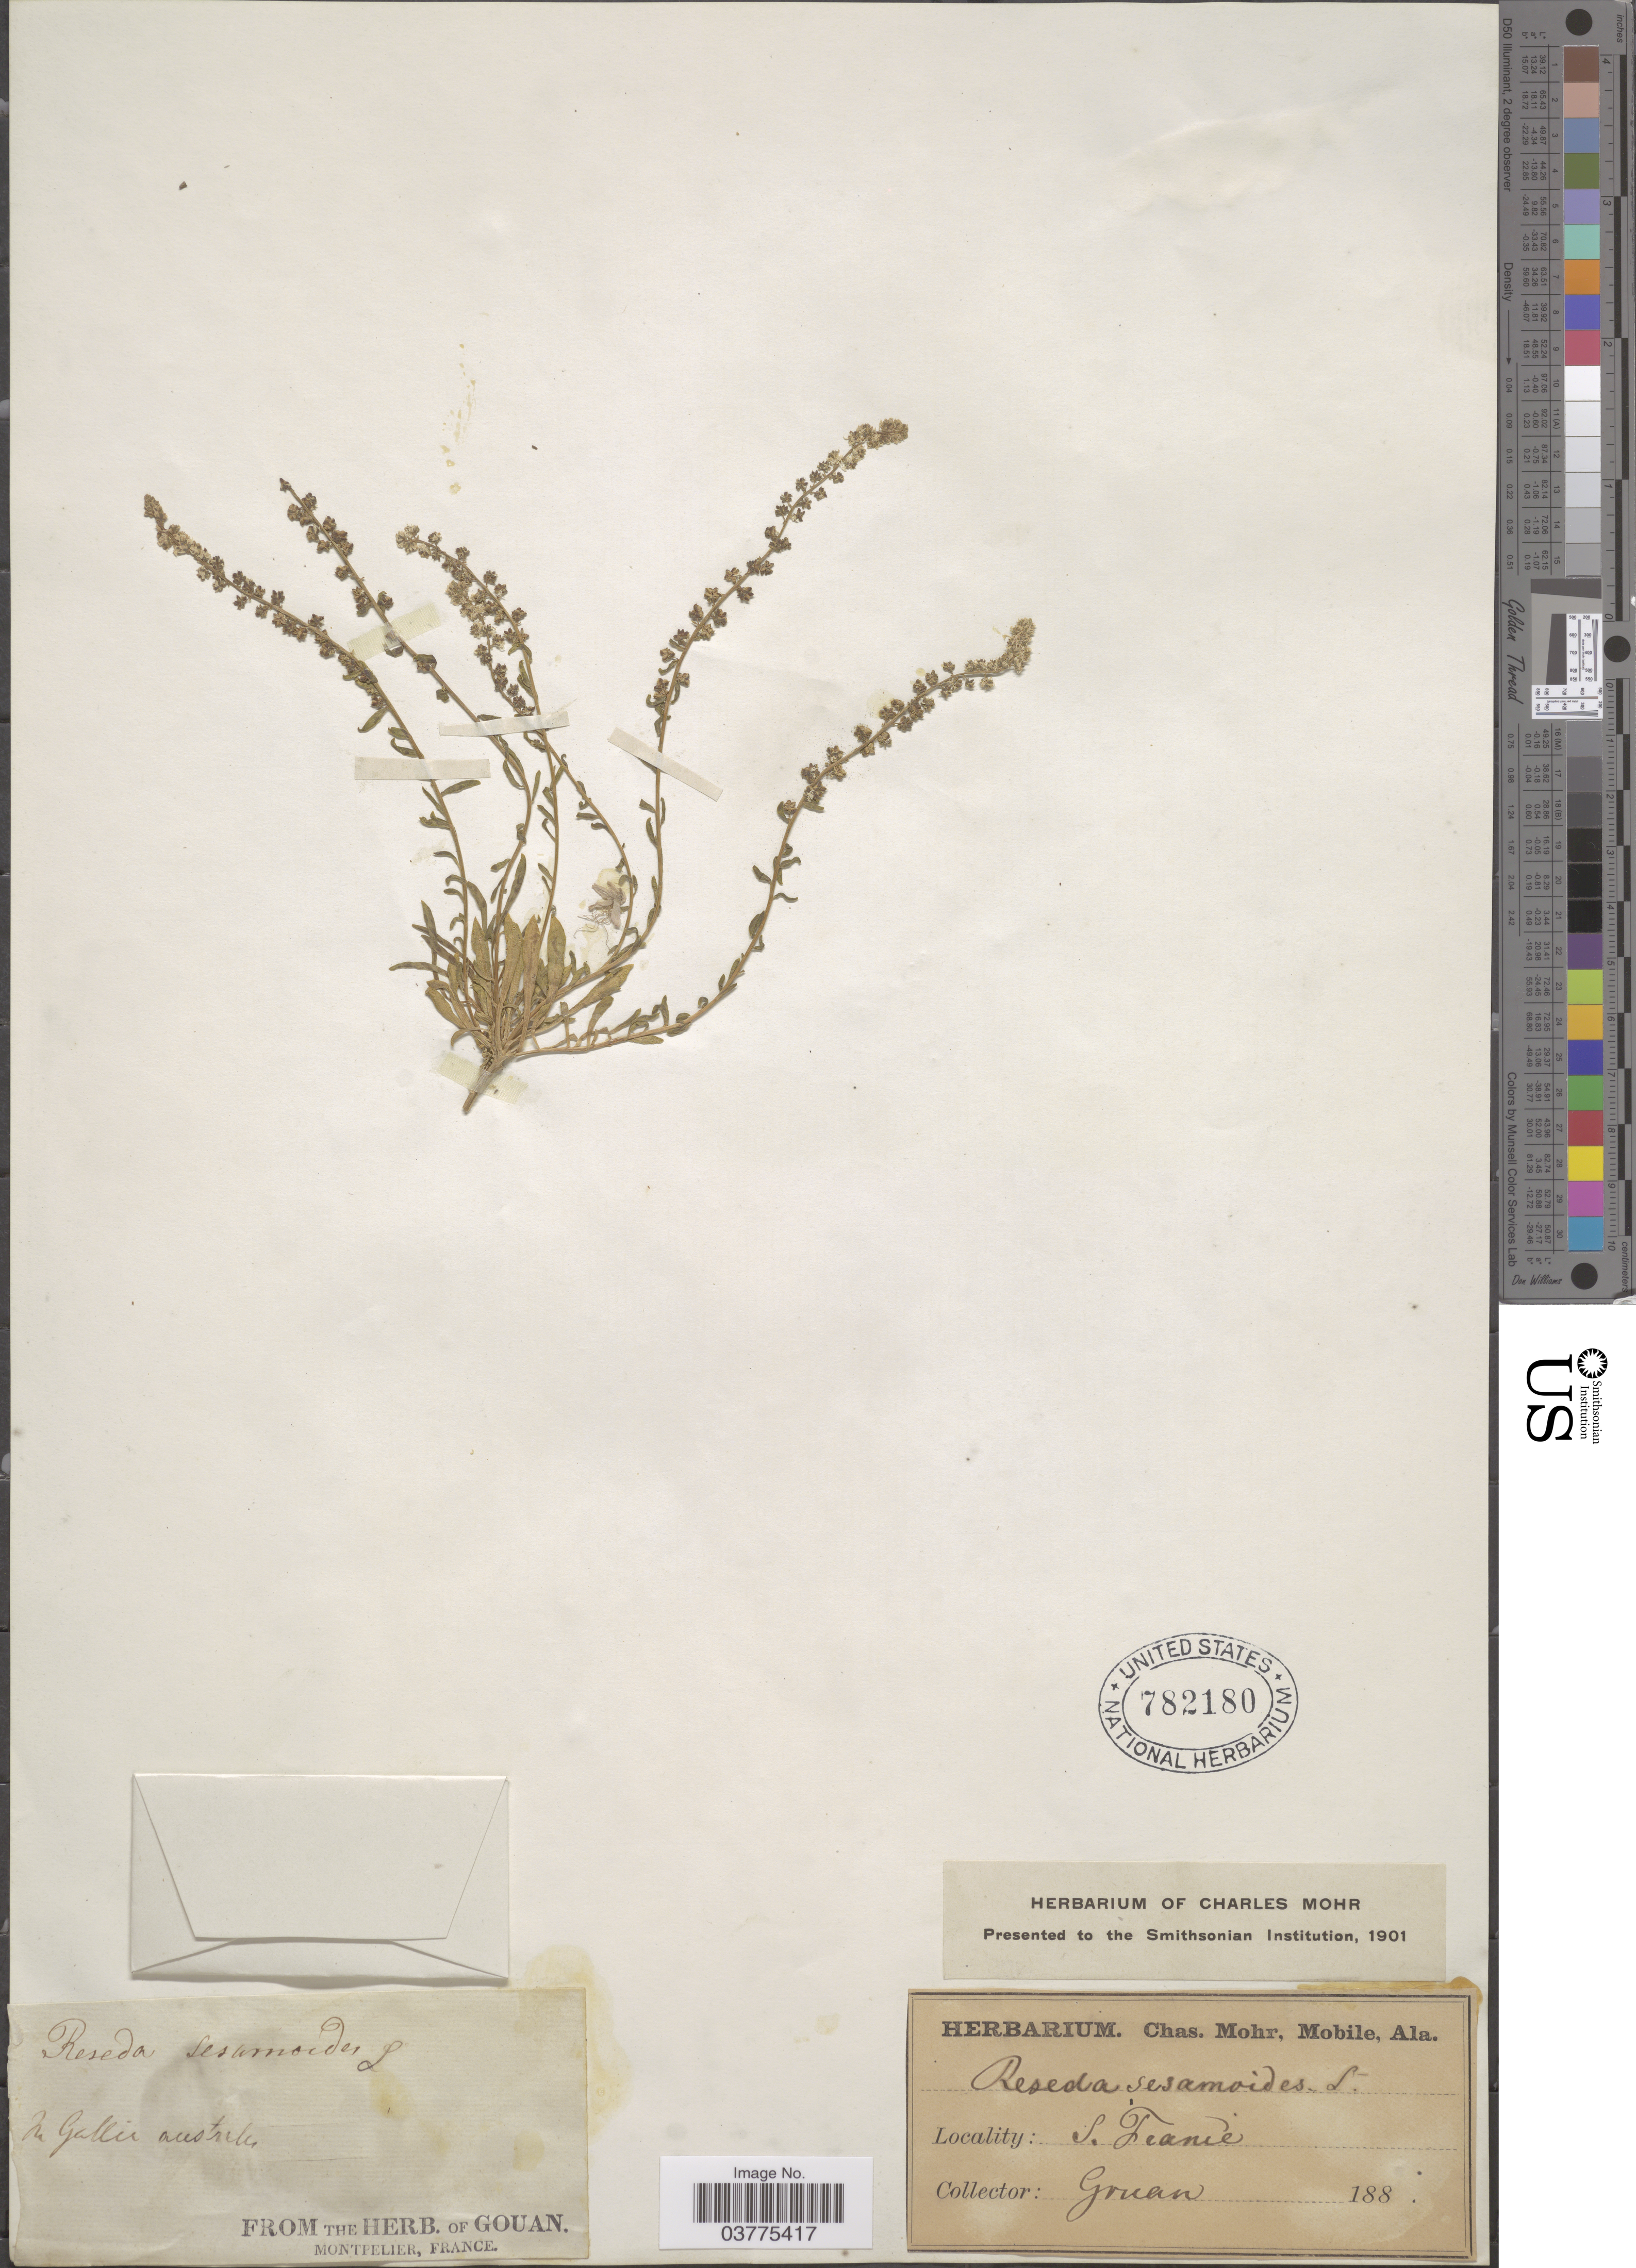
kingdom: Plantae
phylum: Tracheophyta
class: Magnoliopsida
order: Brassicales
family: Resedaceae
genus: Sesamoides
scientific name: Sesamoides interrupta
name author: (Boreau) G. López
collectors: -. Gouan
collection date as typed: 188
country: France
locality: In Gallia australes. S. France.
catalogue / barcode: US 782180